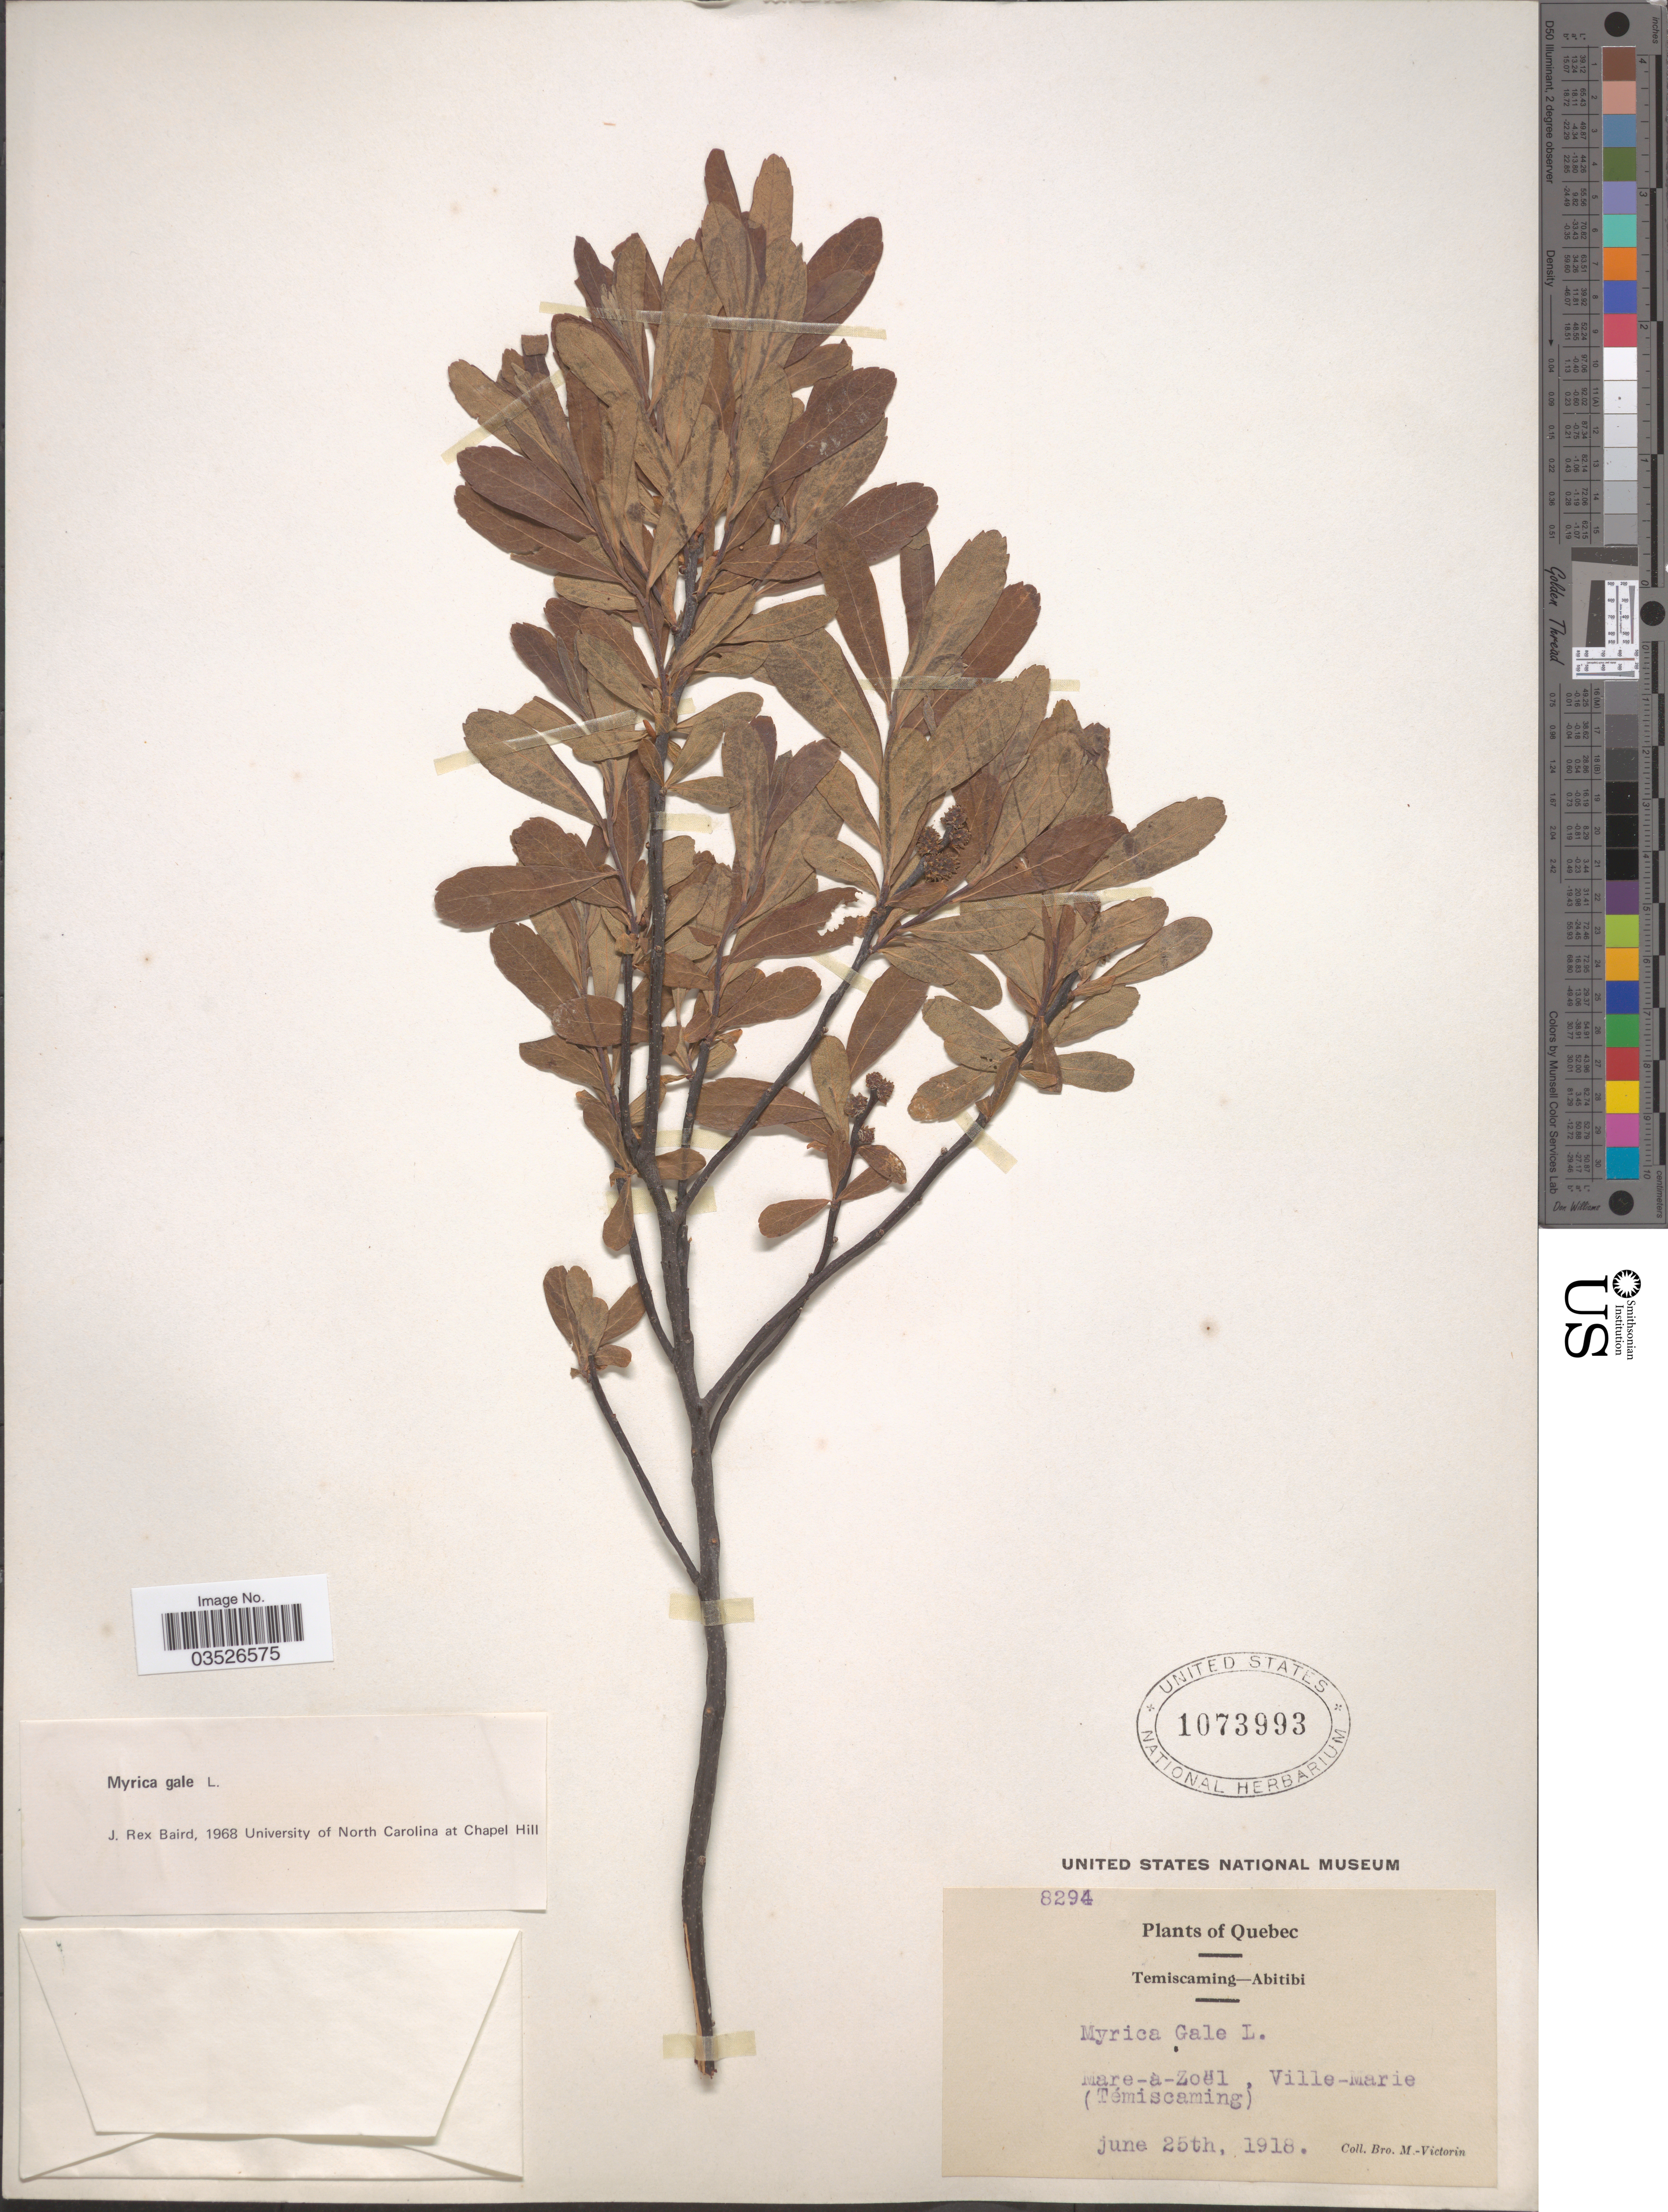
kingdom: Plantae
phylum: Tracheophyta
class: Magnoliopsida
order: Fagales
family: Myricaceae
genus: Myrica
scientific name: Myrica gale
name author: L.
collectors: Fr. Marie-Victorin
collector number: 8294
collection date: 1918-06-25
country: Canada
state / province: Quebec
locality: Temiscaming-Abitibi. Mare-a-Zoël, Ville-Marie (Témiscaming).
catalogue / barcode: US 1073993